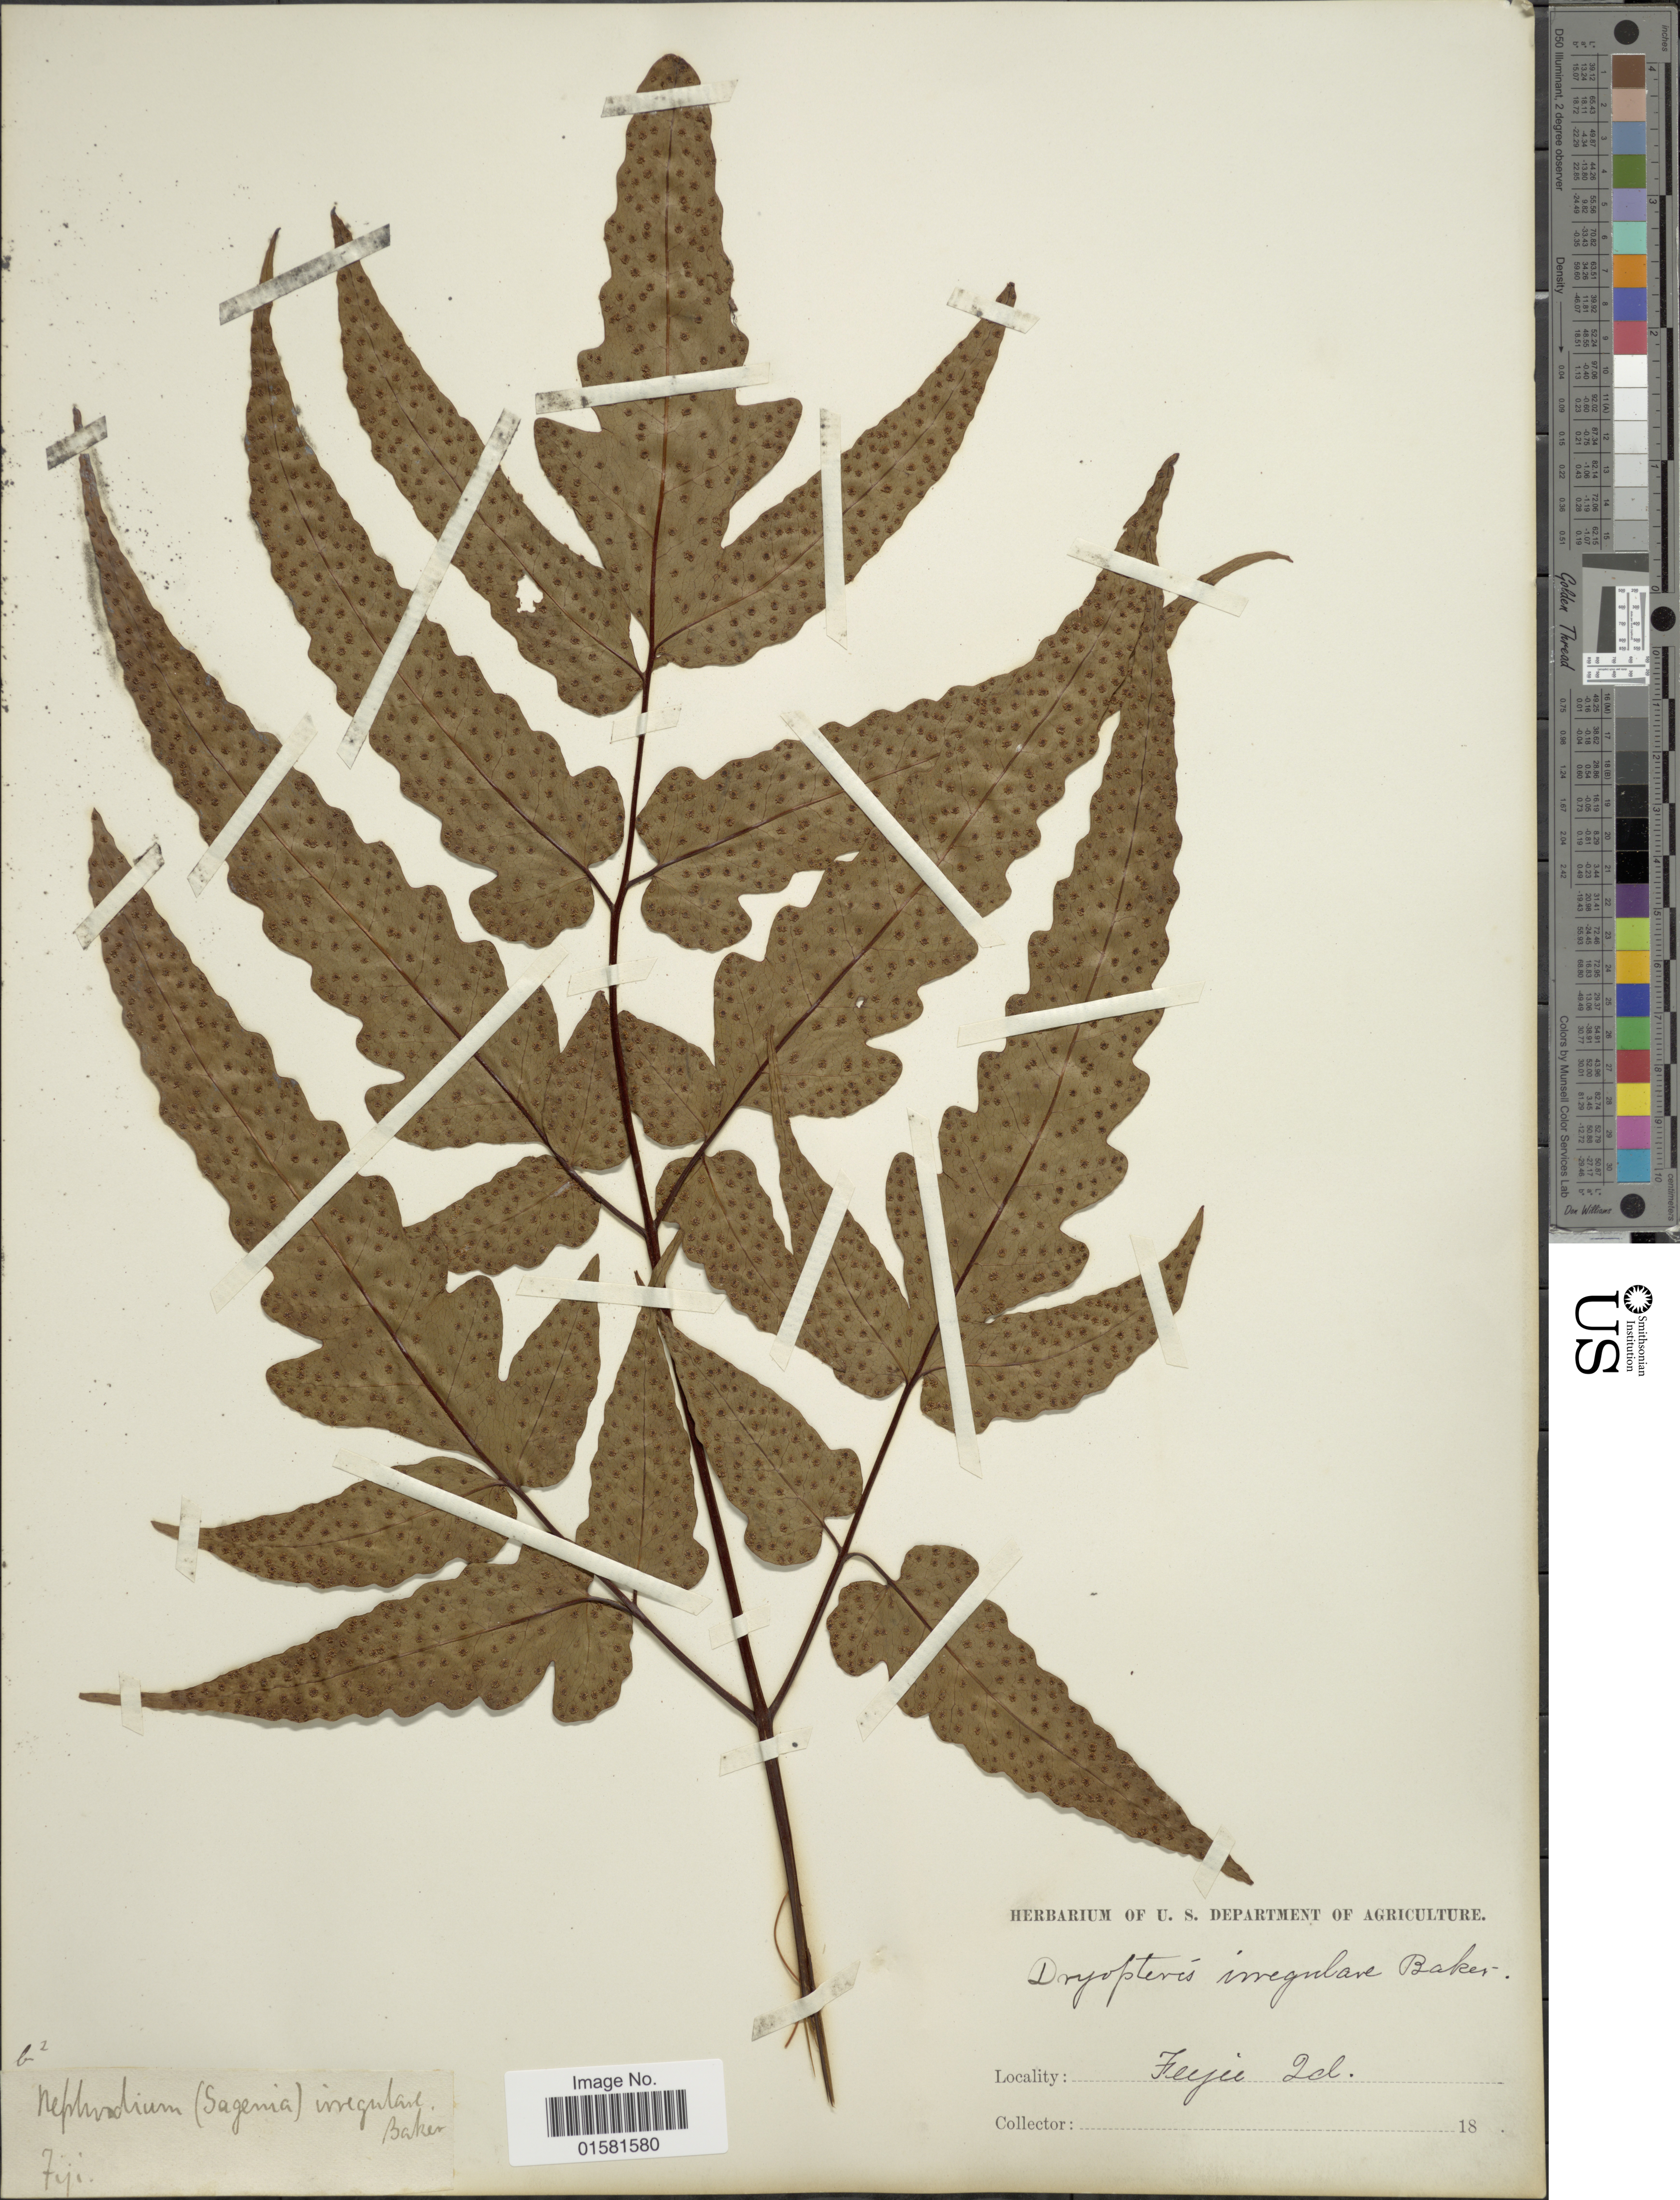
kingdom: Plantae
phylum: Tracheophyta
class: Polypodiopsida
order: Polypodiales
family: Tectariaceae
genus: Tectaria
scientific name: Tectaria sp.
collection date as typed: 18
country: Fiji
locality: Feejee Zcl.